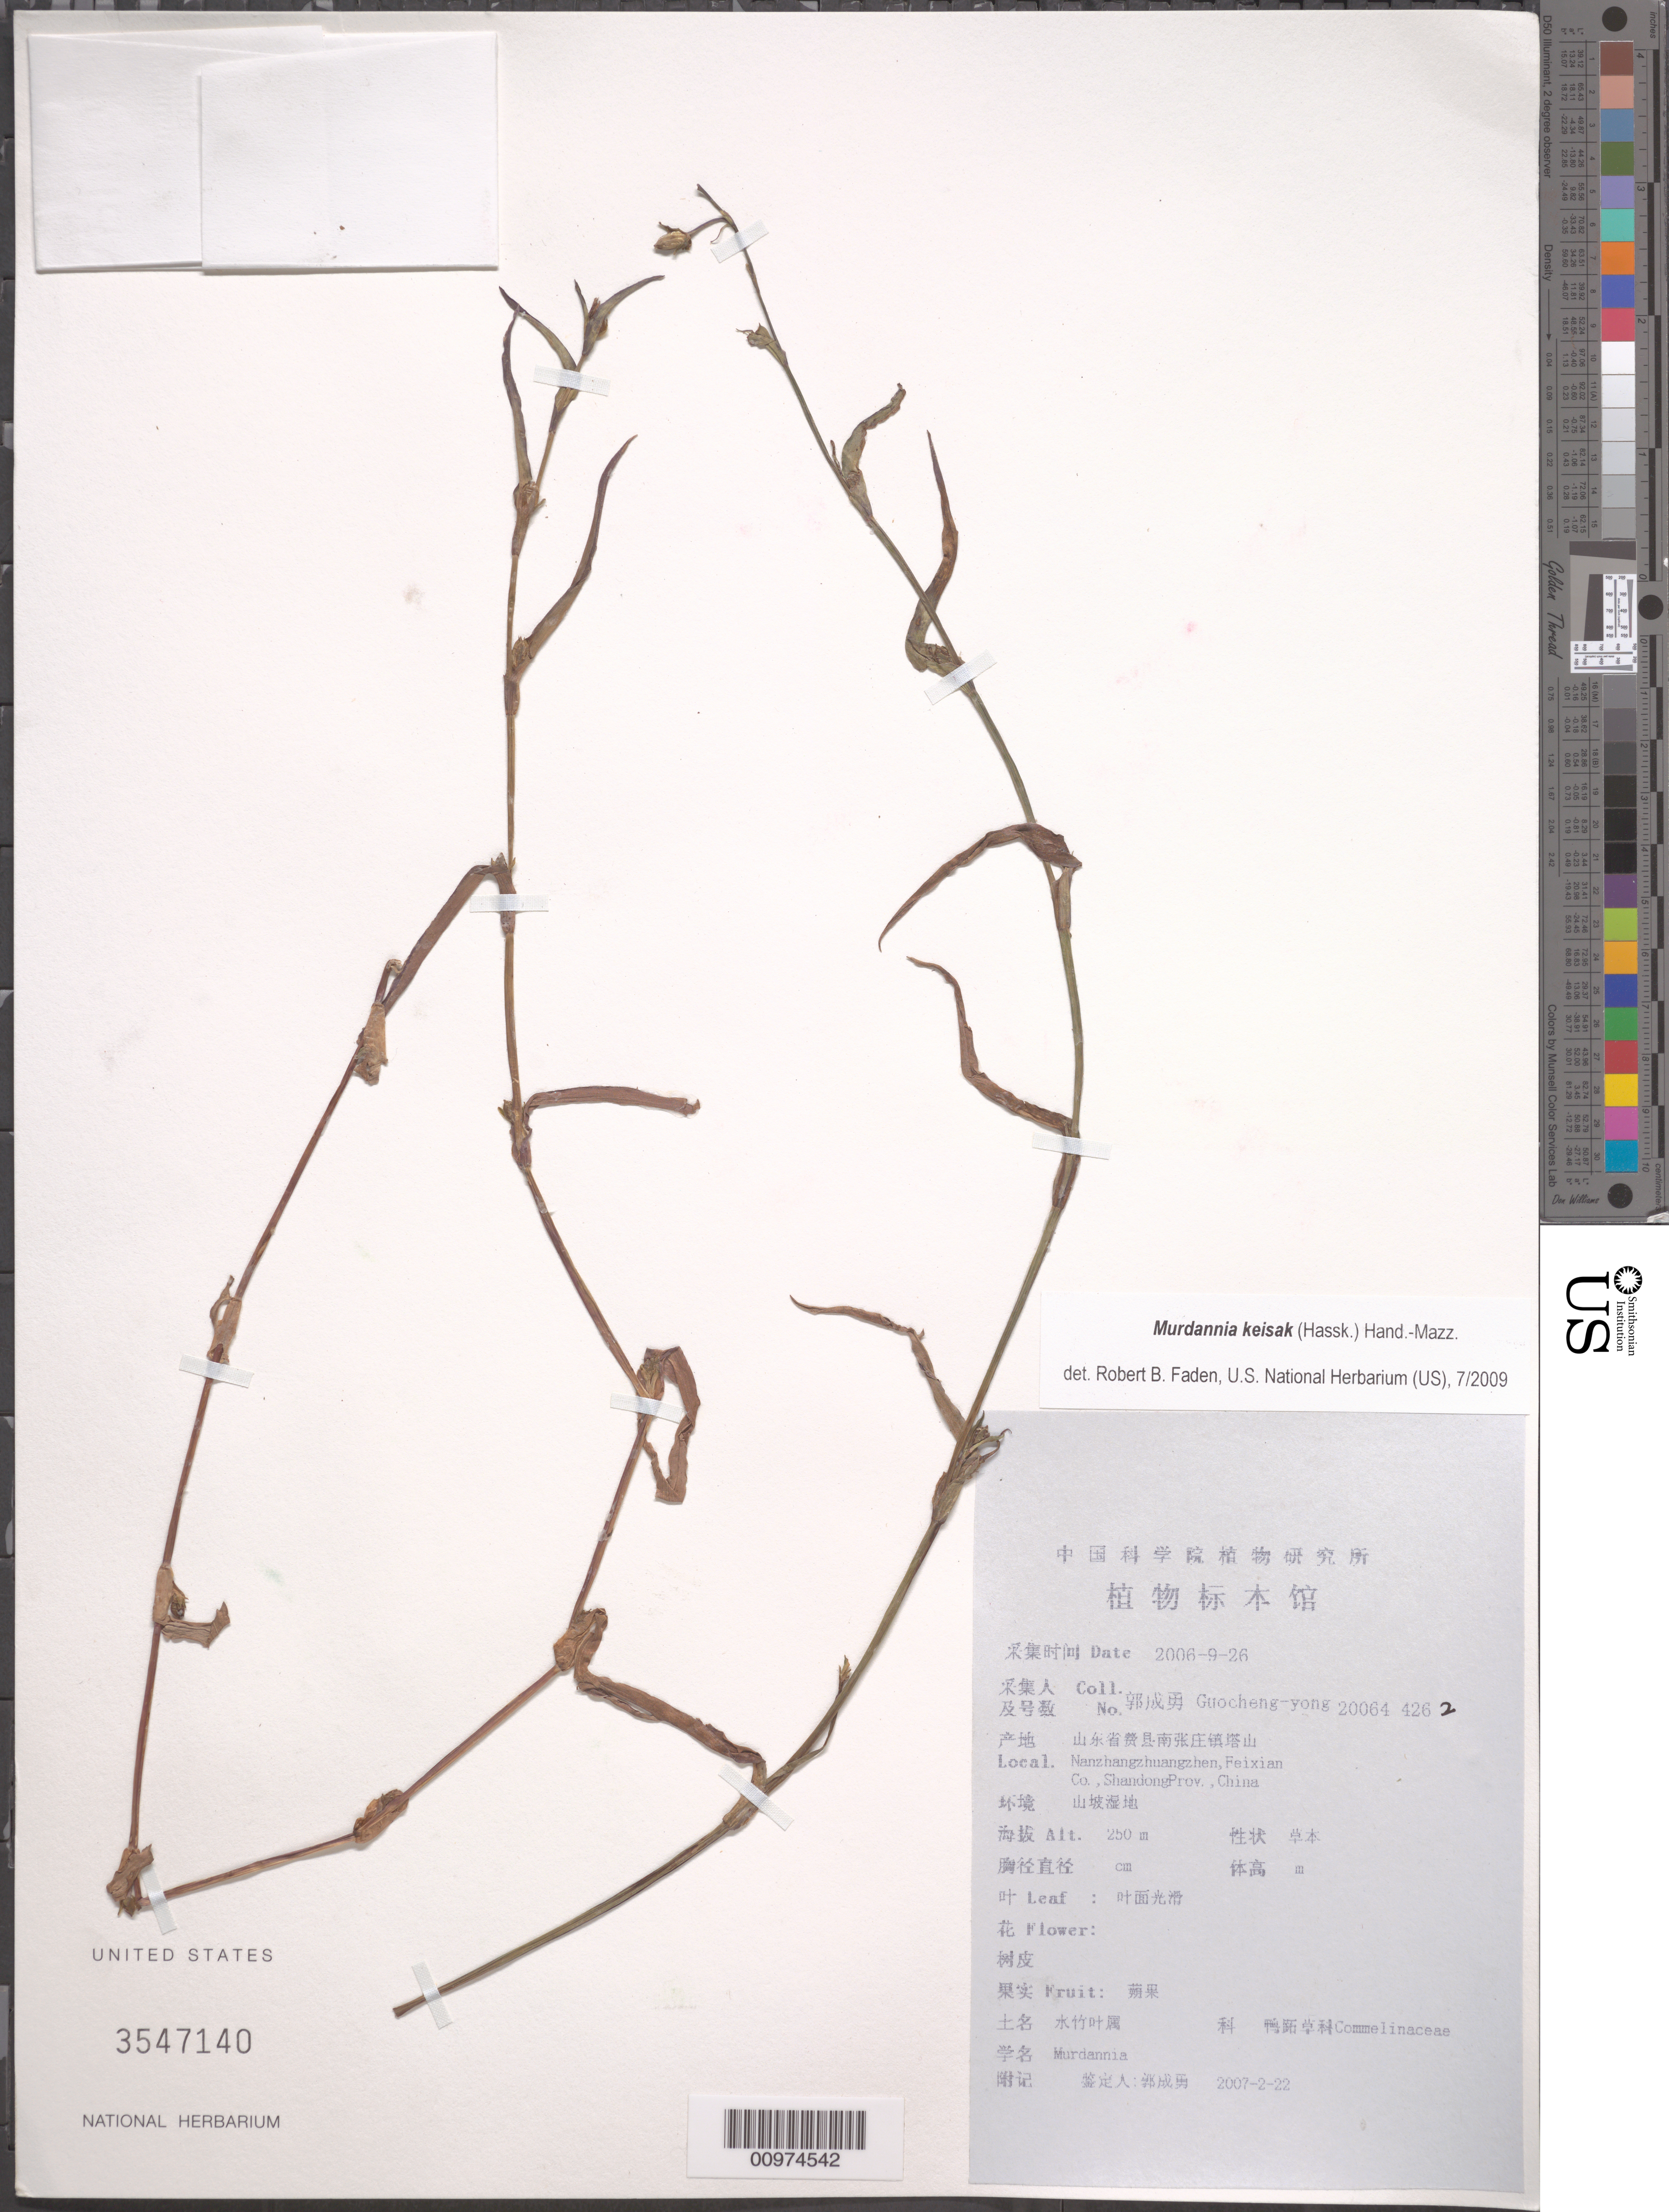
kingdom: Plantae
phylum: Tracheophyta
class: Liliopsida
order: Commelinales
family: Commelinaceae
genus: Murdannia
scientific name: Murdannia keisak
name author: (Hassk.) Hand.-Mazz.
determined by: Faden, Robert B., (US), Smithsonian Institution - National Museum of Natural History (UNITED STATES)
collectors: Guo cheng-yong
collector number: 20064-426-2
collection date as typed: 26 Sep 2006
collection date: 2006-09-26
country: China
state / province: Shandong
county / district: Feixian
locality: Nanzhangzhuangzhen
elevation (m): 250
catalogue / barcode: US 3547140